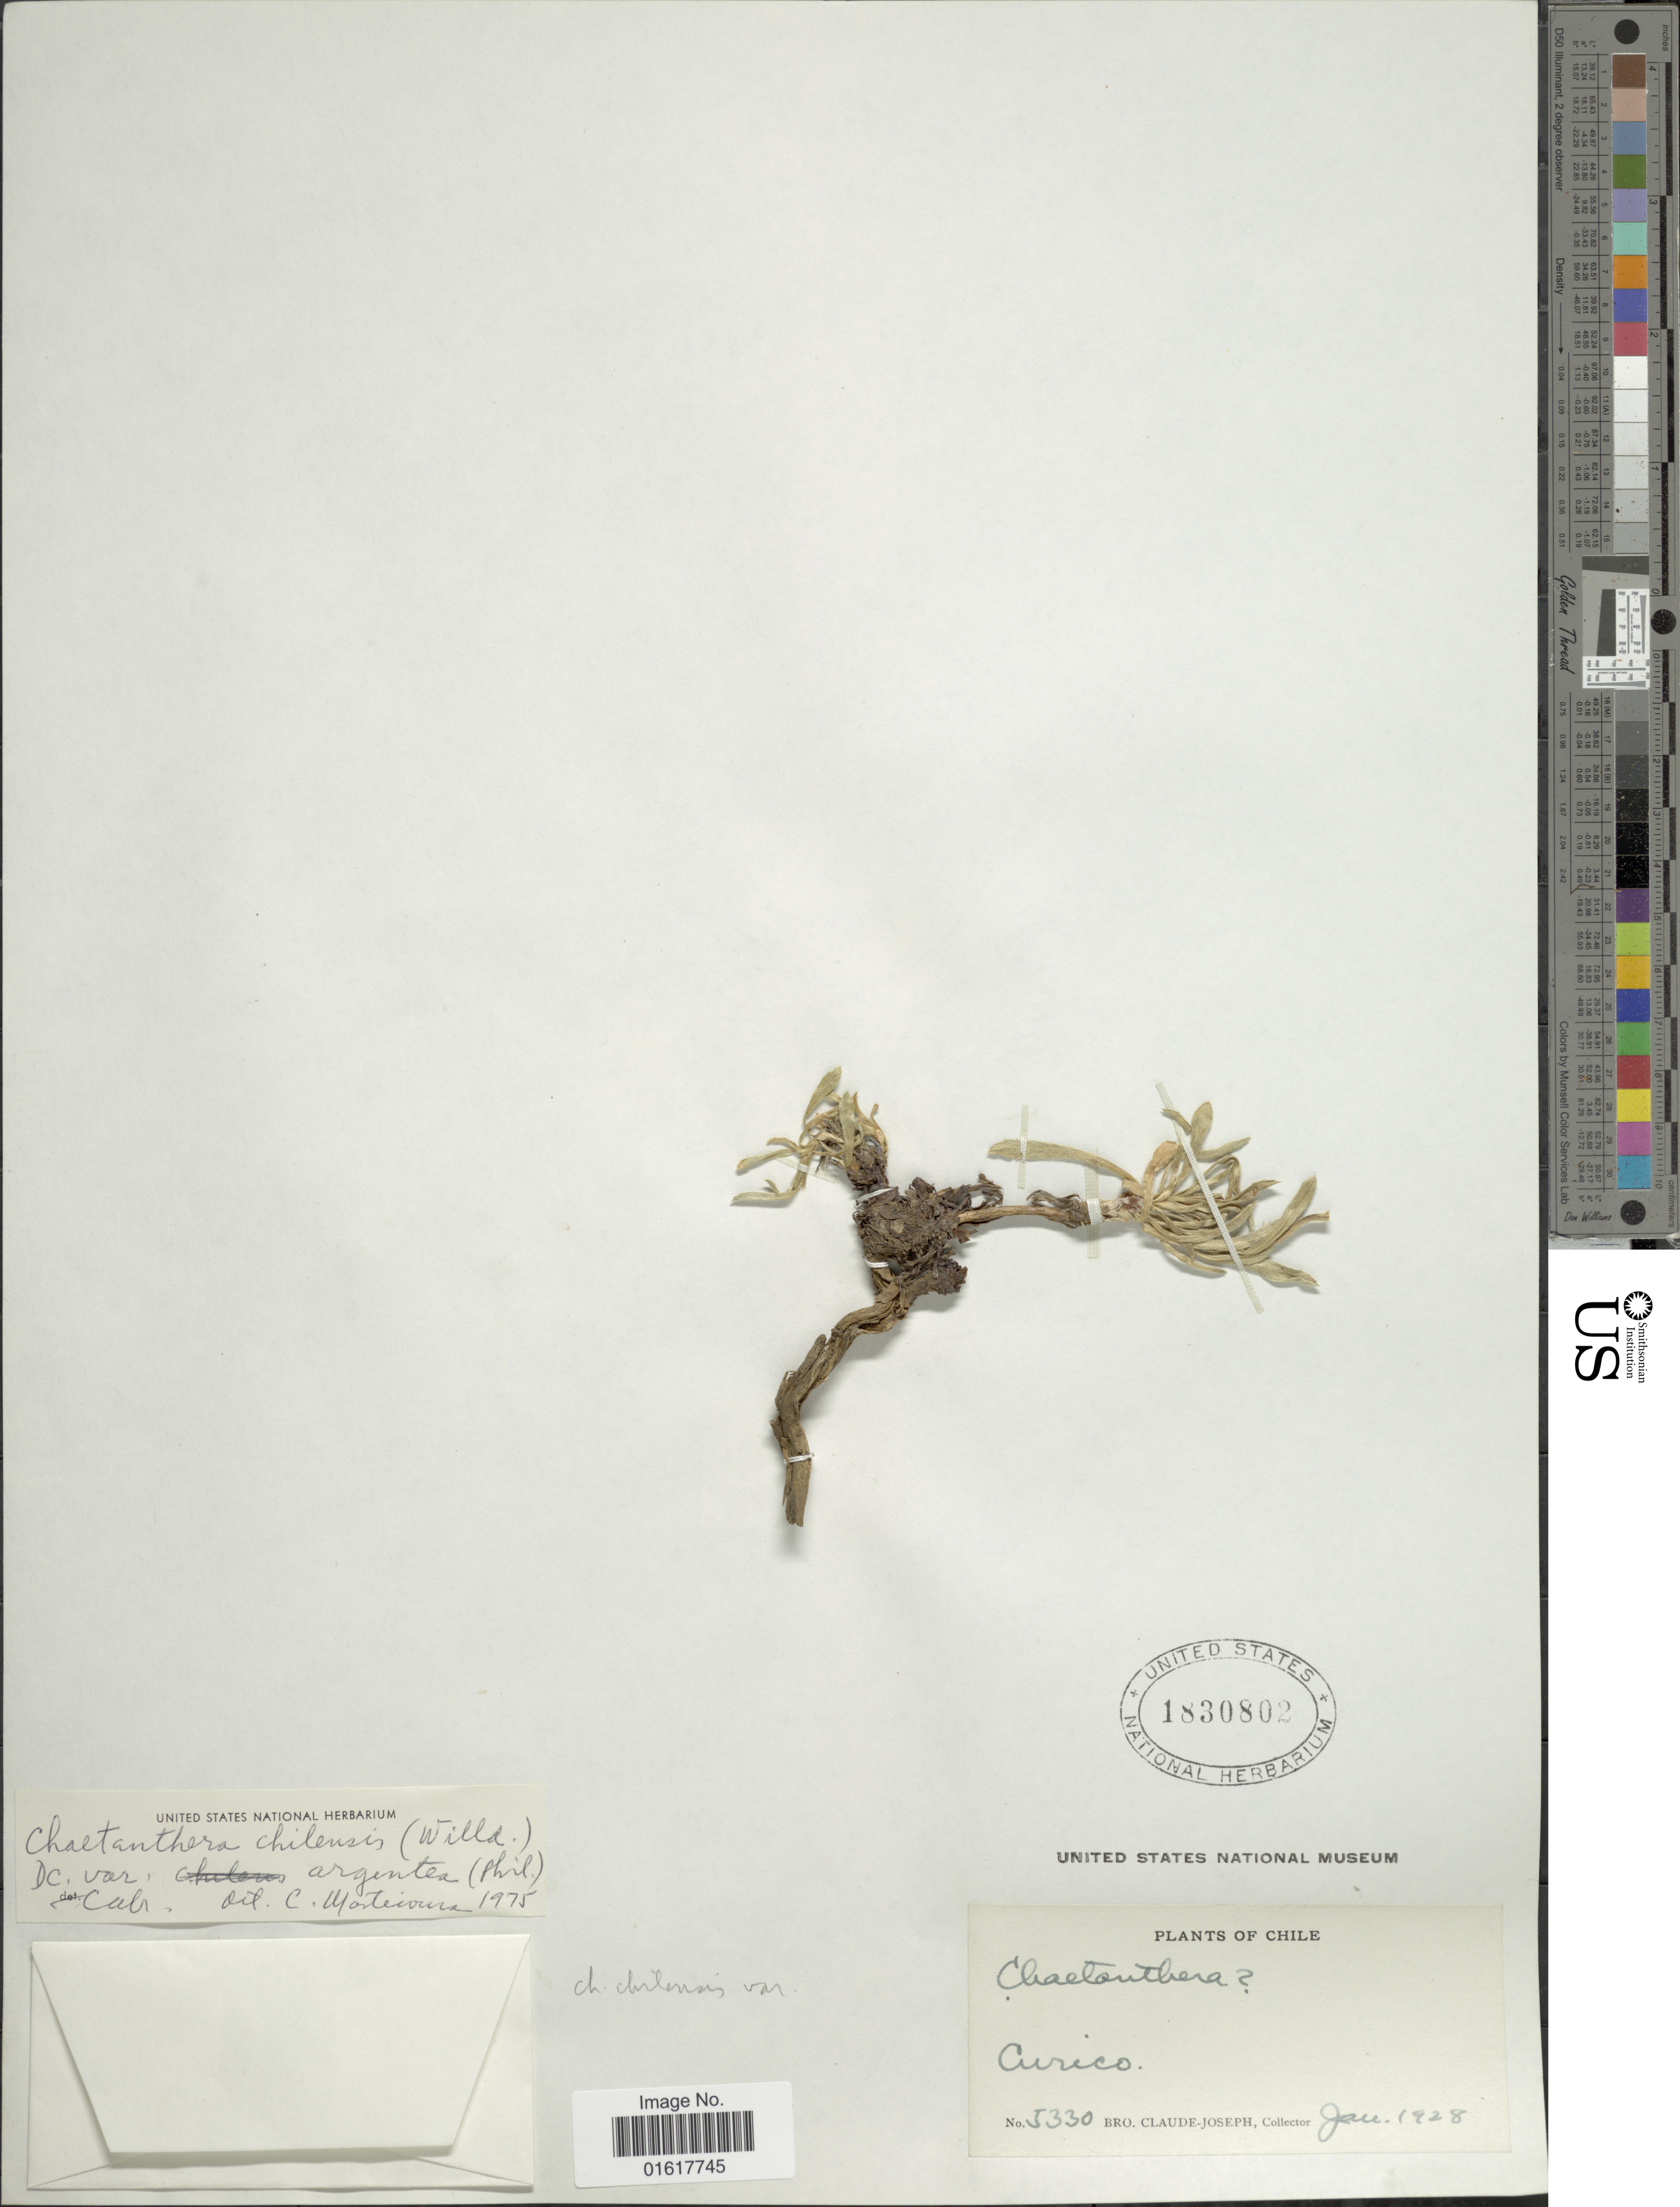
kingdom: Plantae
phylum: Tracheophyta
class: Magnoliopsida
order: Asterales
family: Asteraceae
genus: Chaetanthera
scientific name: Chaetanthera chilensis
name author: (Willd.) DC.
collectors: Bro. Claude-Joseph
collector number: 5330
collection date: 1928-01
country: Chile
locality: Curico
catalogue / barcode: US 1830802